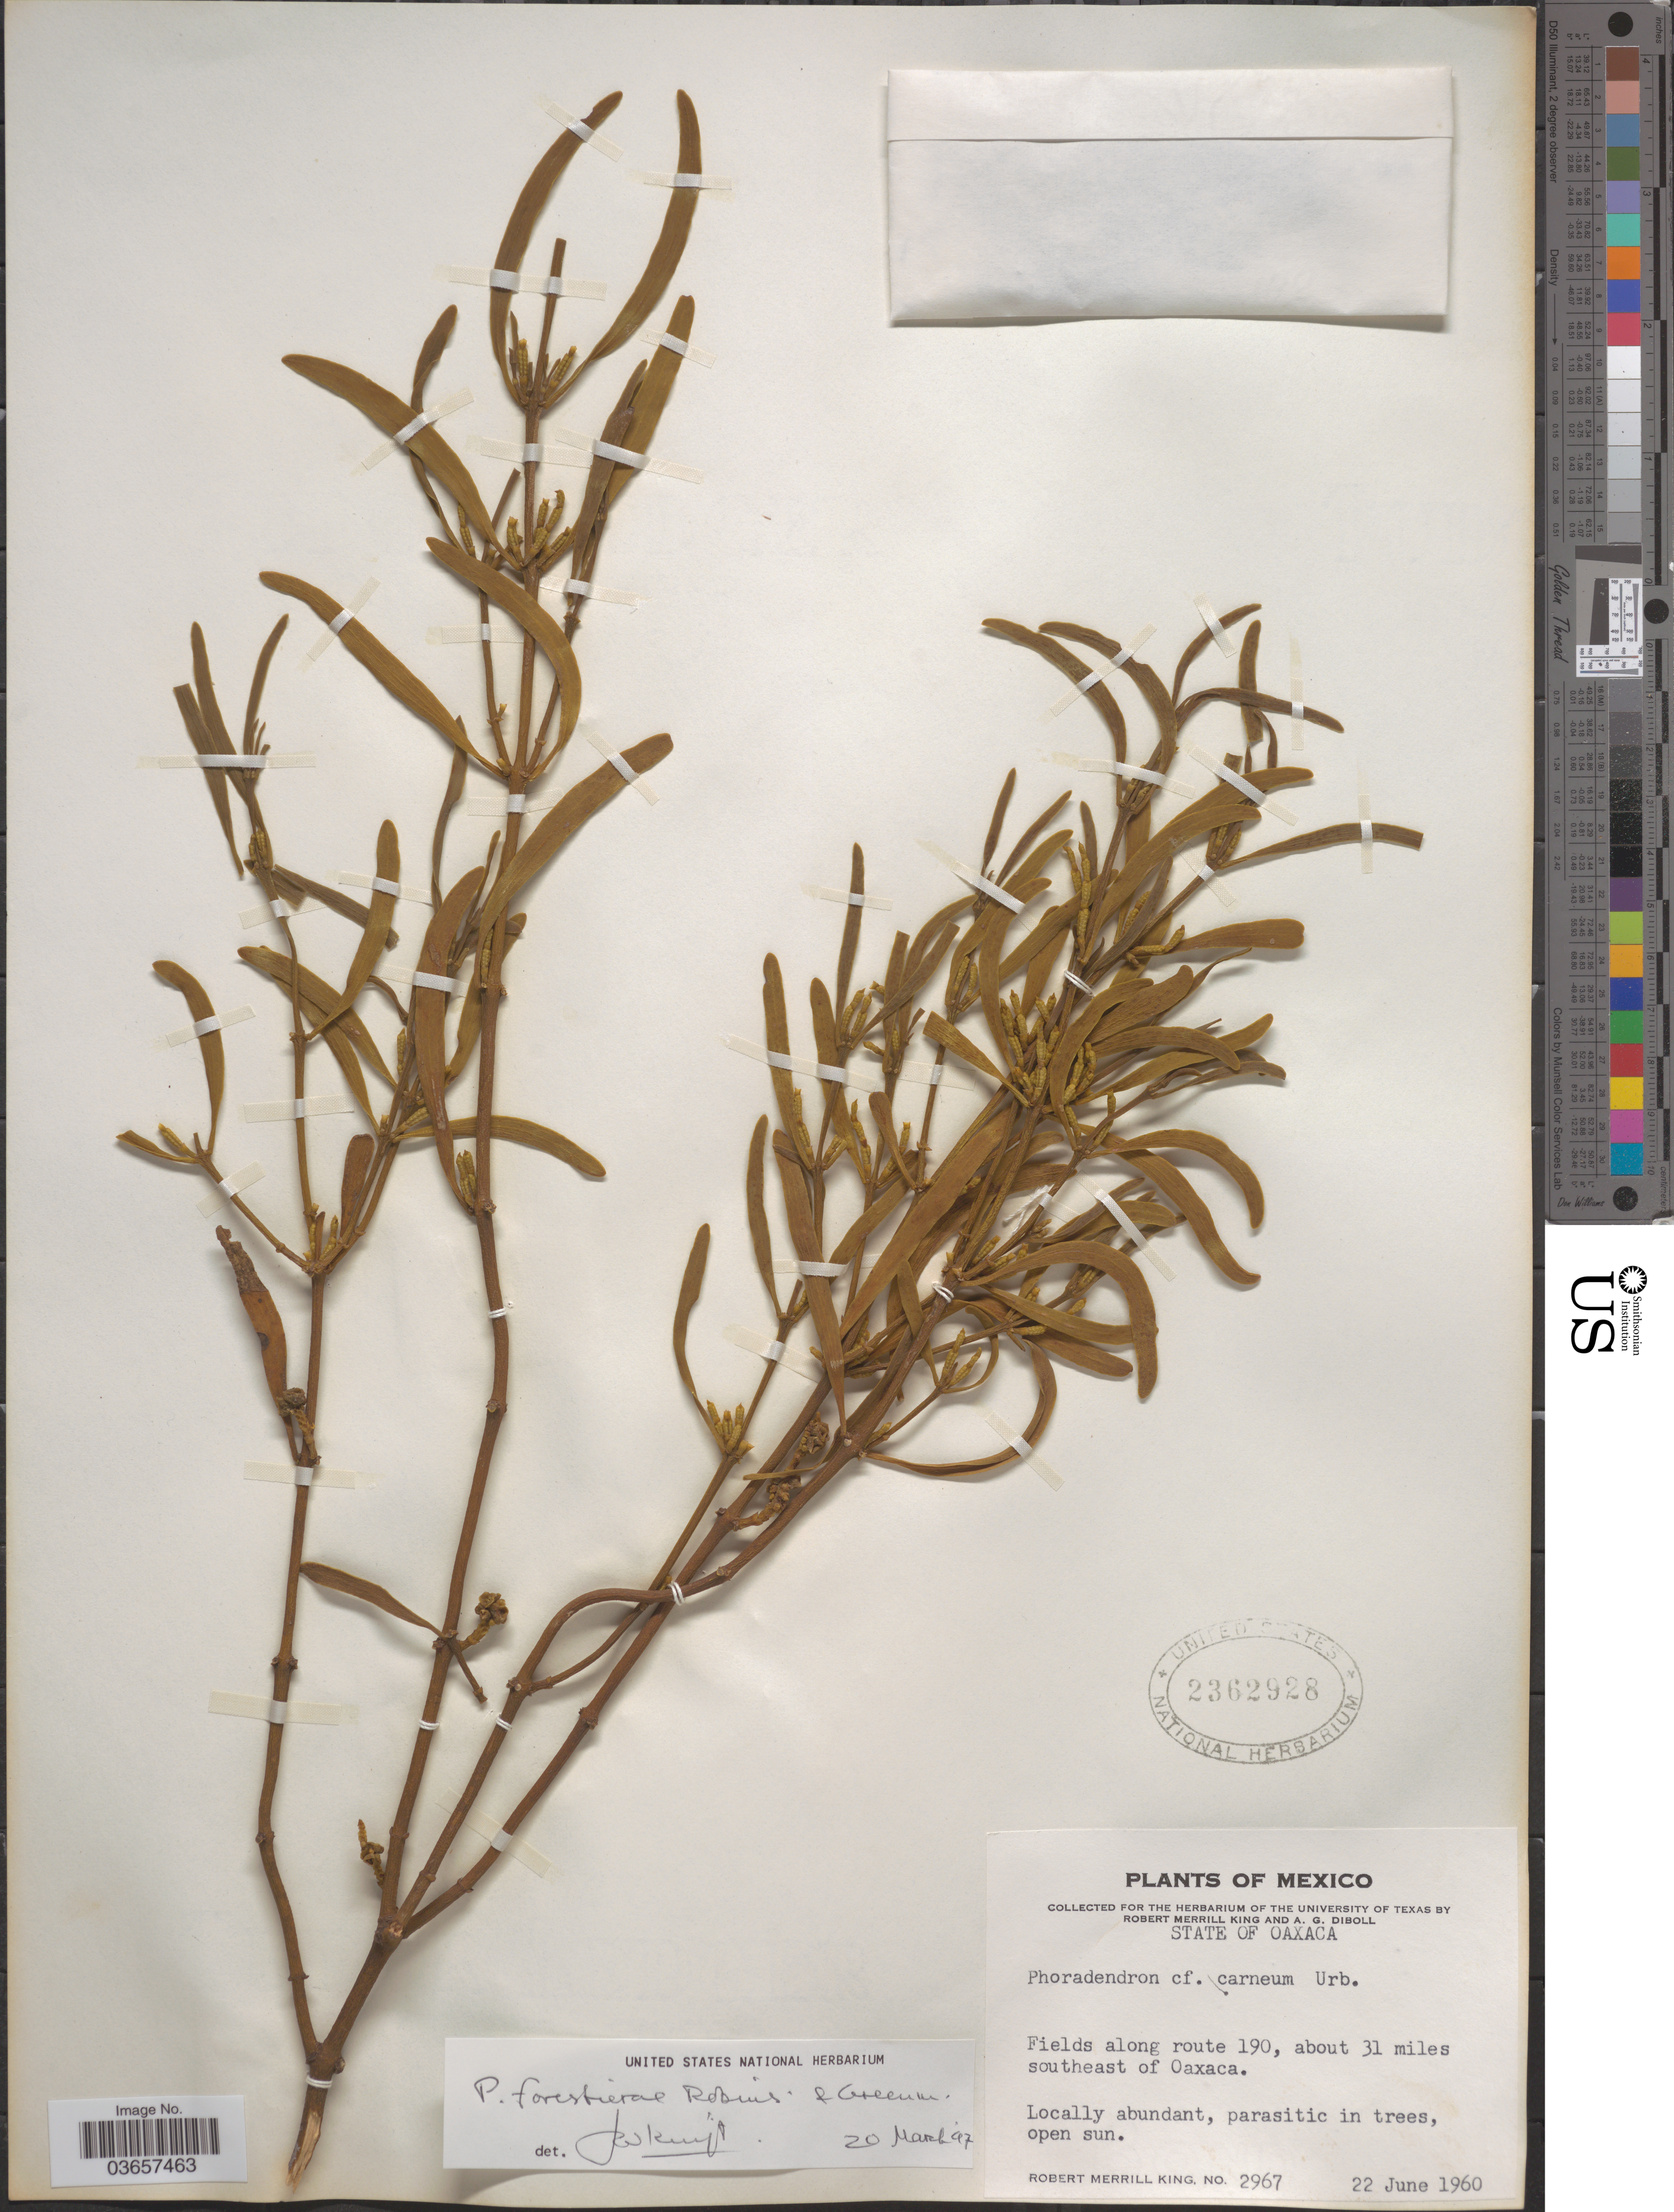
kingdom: Plantae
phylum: Tracheophyta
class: Magnoliopsida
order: Santalales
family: Viscaceae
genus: Phoradendron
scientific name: Phoradendron forestierae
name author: B.L. Rob. & Greenm.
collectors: R. M. King & A. Diboll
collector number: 2967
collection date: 1960-06-22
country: Mexico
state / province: Oaxaca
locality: Fields along route 190, about 31 miles southeast of Oaxaca.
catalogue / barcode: US 2362928